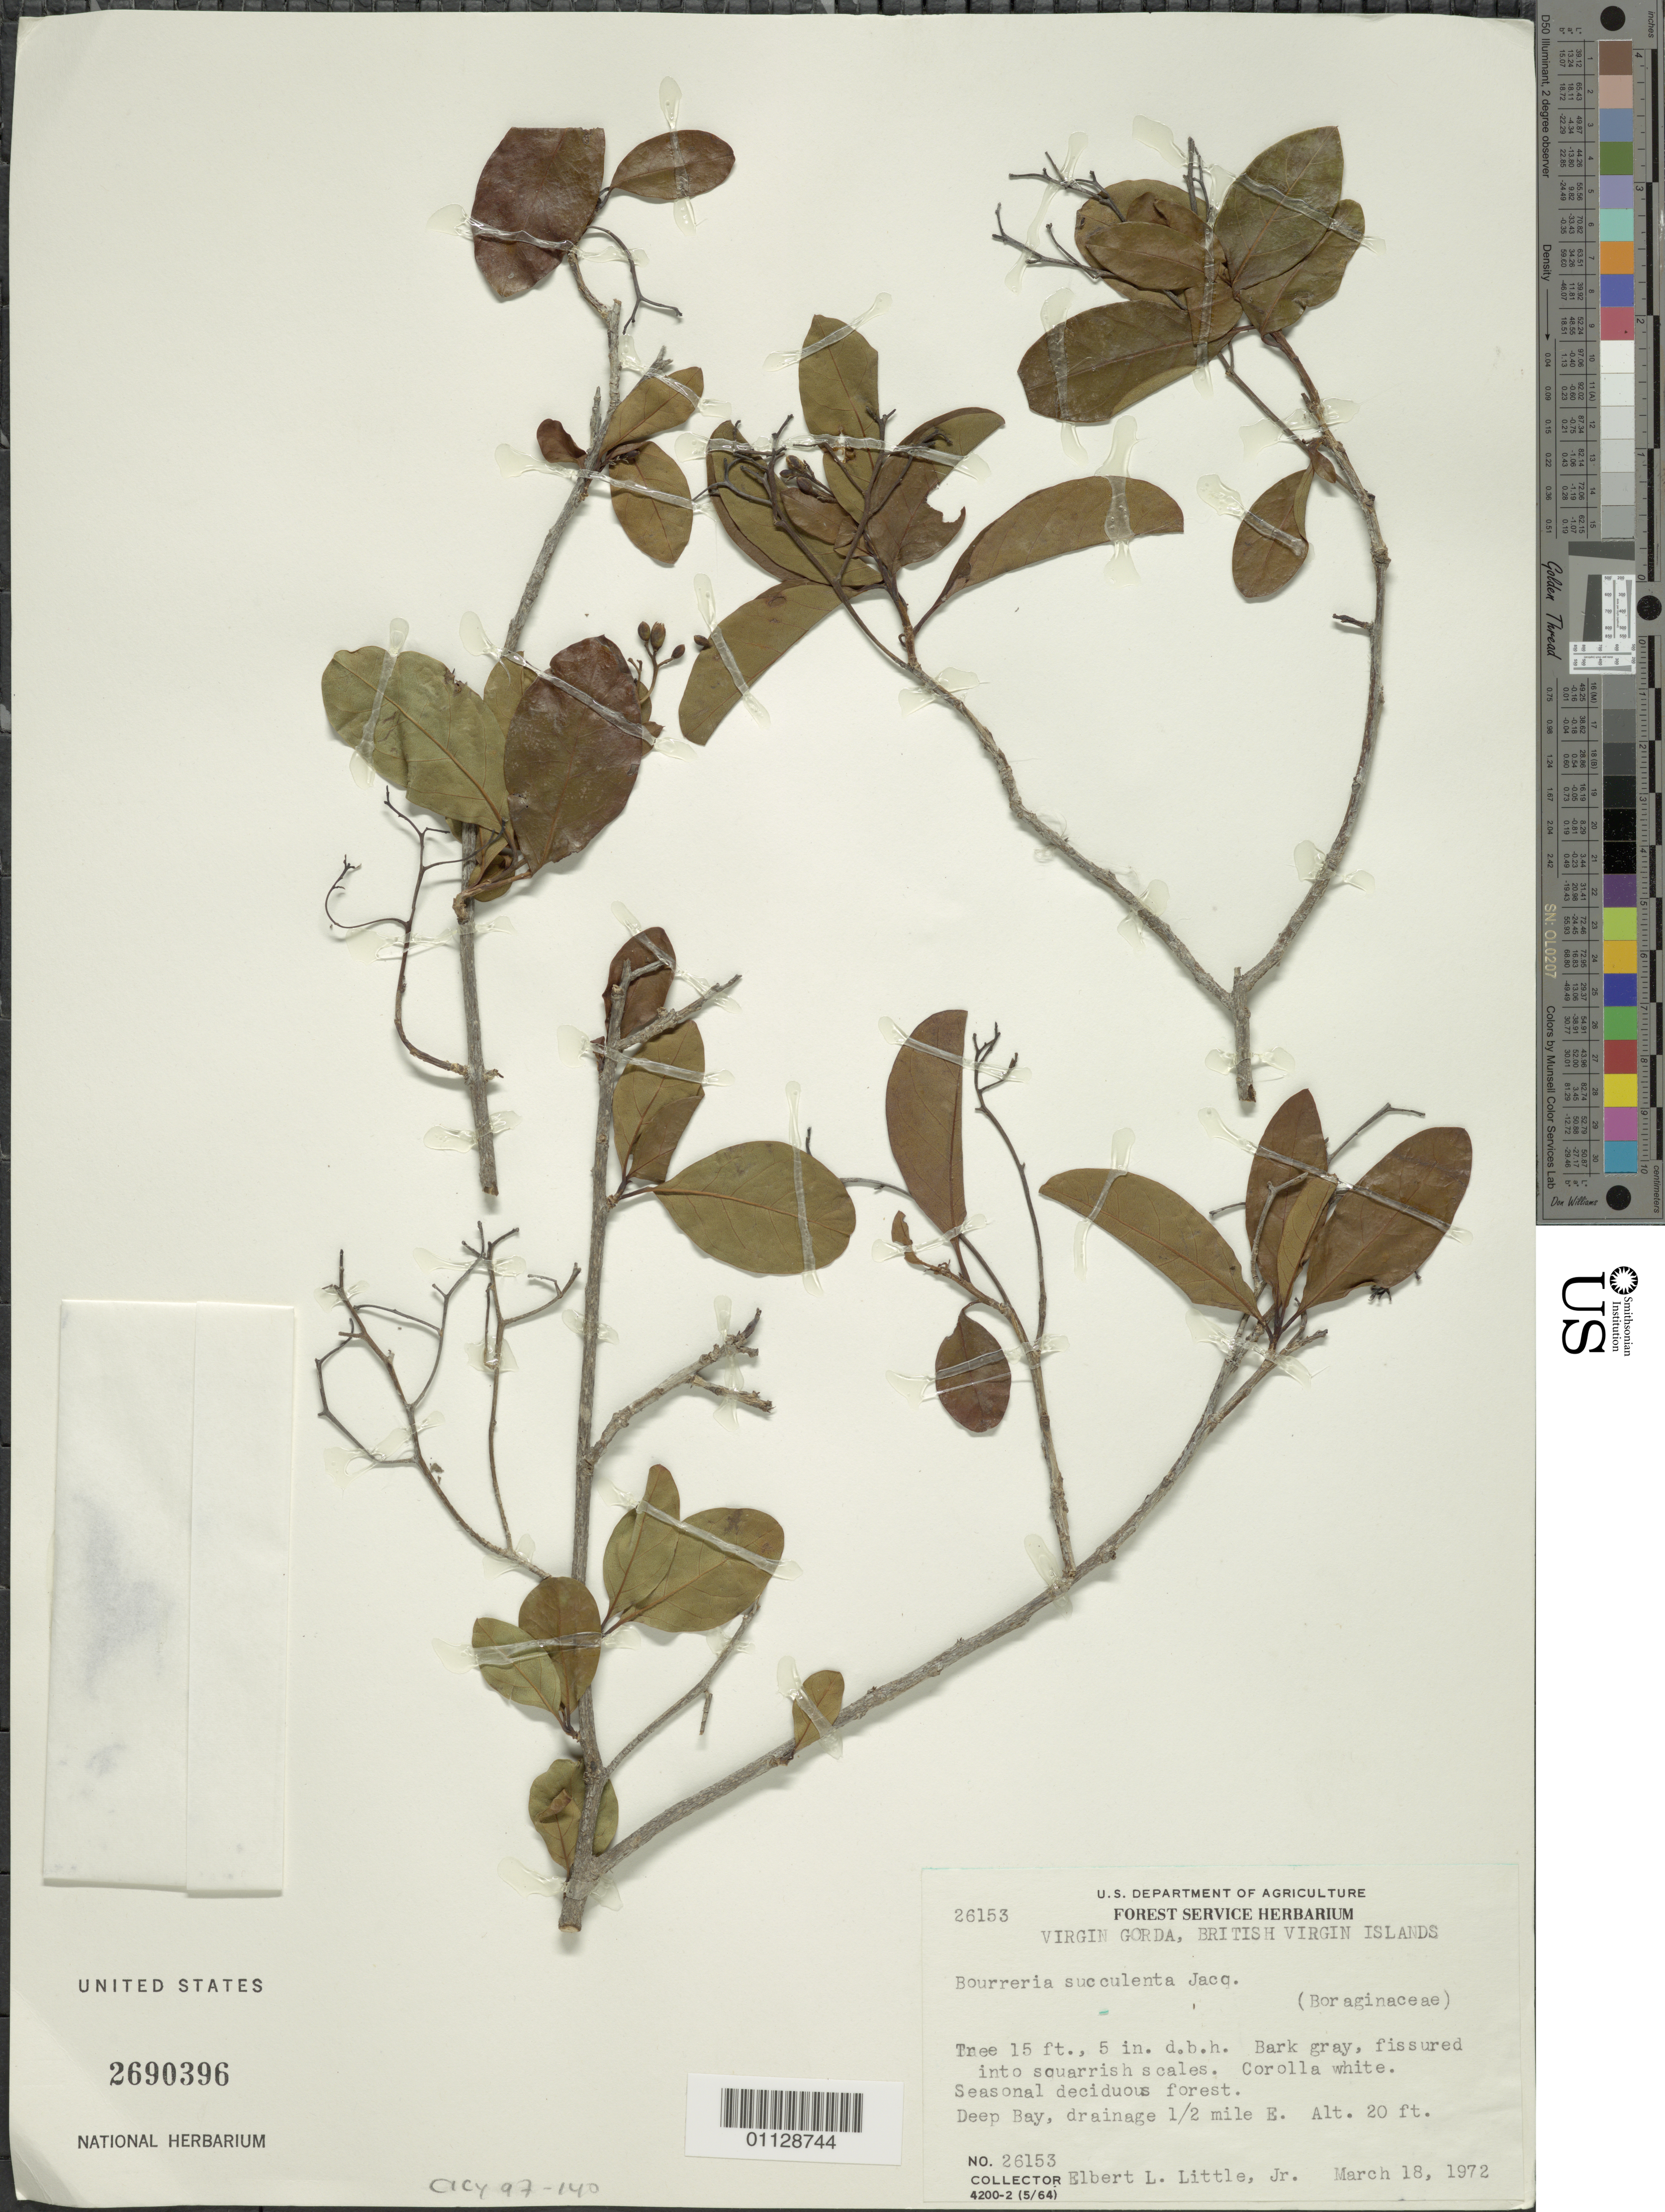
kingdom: Plantae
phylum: Tracheophyta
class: Magnoliopsida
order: Boraginales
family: Ehretiaceae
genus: Bourreria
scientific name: Bourreria succulenta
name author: Jacq.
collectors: E. L. Little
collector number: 26153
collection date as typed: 18 Mar 1972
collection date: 1972-03-18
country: British Virgin Islands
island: Virgin Gorda I.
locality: Seasonal deciduous forest, Deep Bay, drainage 0.5 mi E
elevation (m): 6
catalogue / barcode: US 2690396